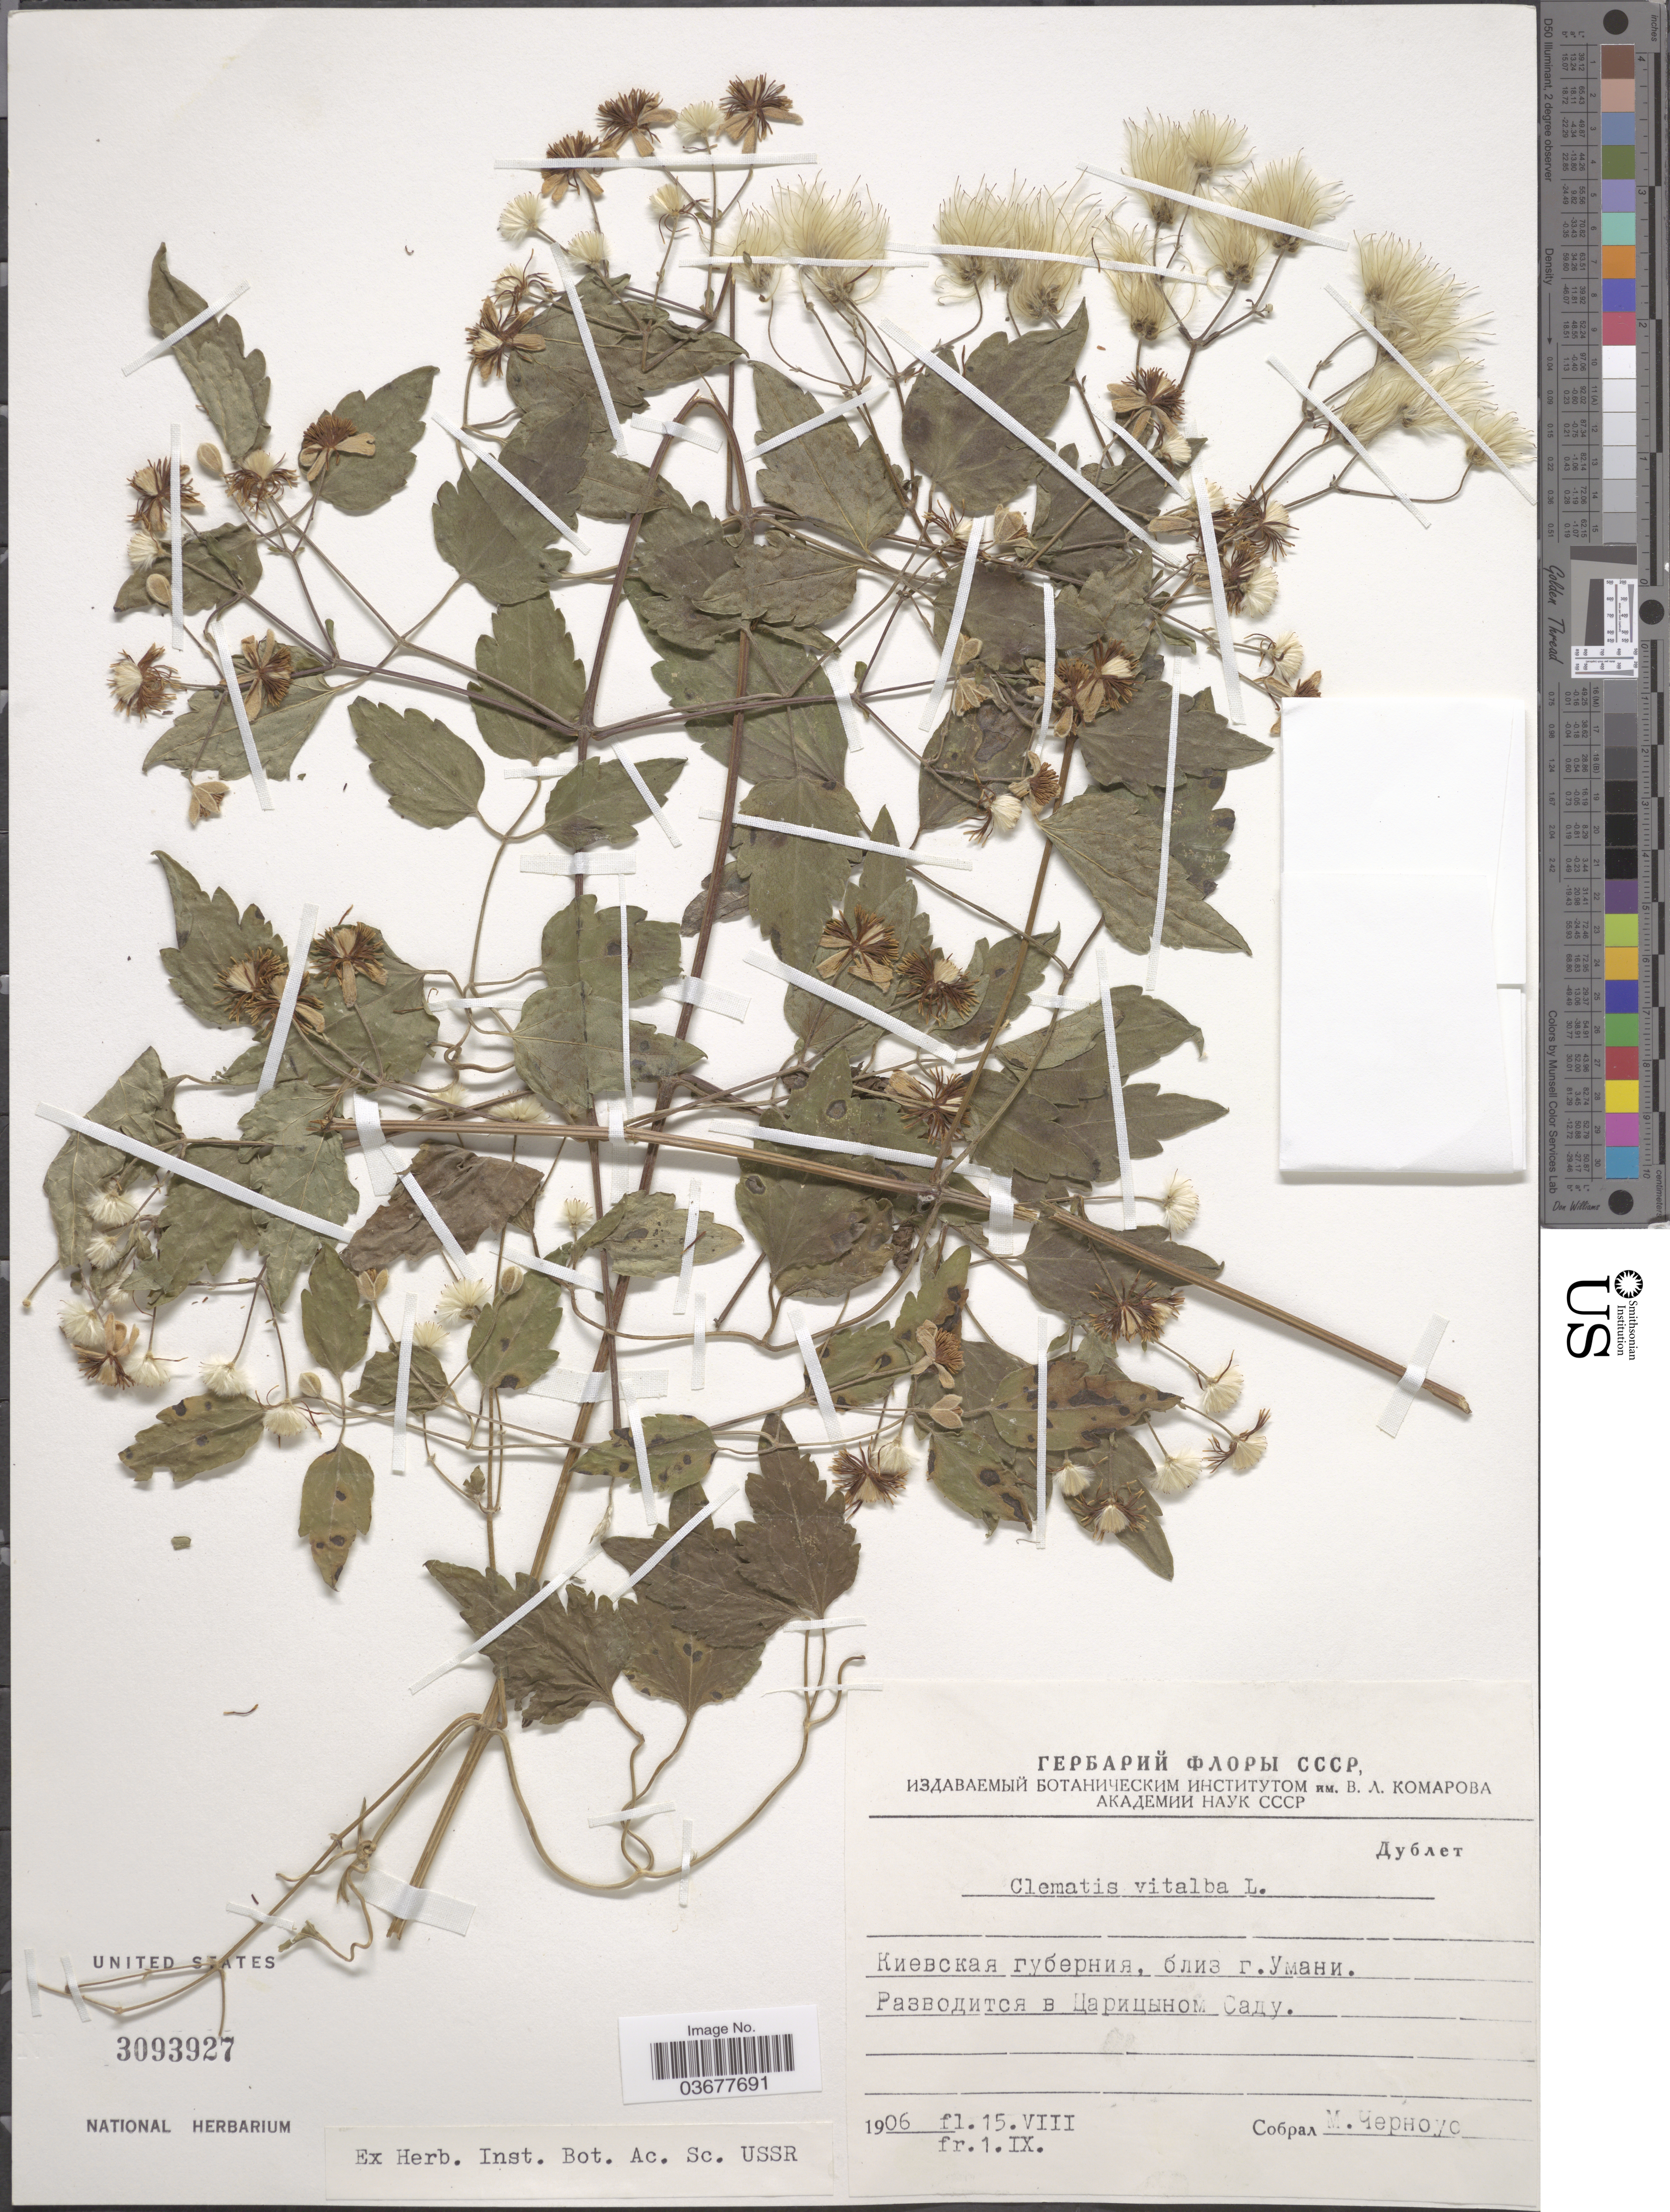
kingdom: Plantae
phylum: Tracheophyta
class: Magnoliopsida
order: Ranunculales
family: Ranunculaceae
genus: Clematis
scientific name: Clematis vitalba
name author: L.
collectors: M. Chernous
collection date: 1906-08-15/1906-09-01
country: Ukraine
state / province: Cherkasy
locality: Near Uman.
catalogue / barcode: US 3093927